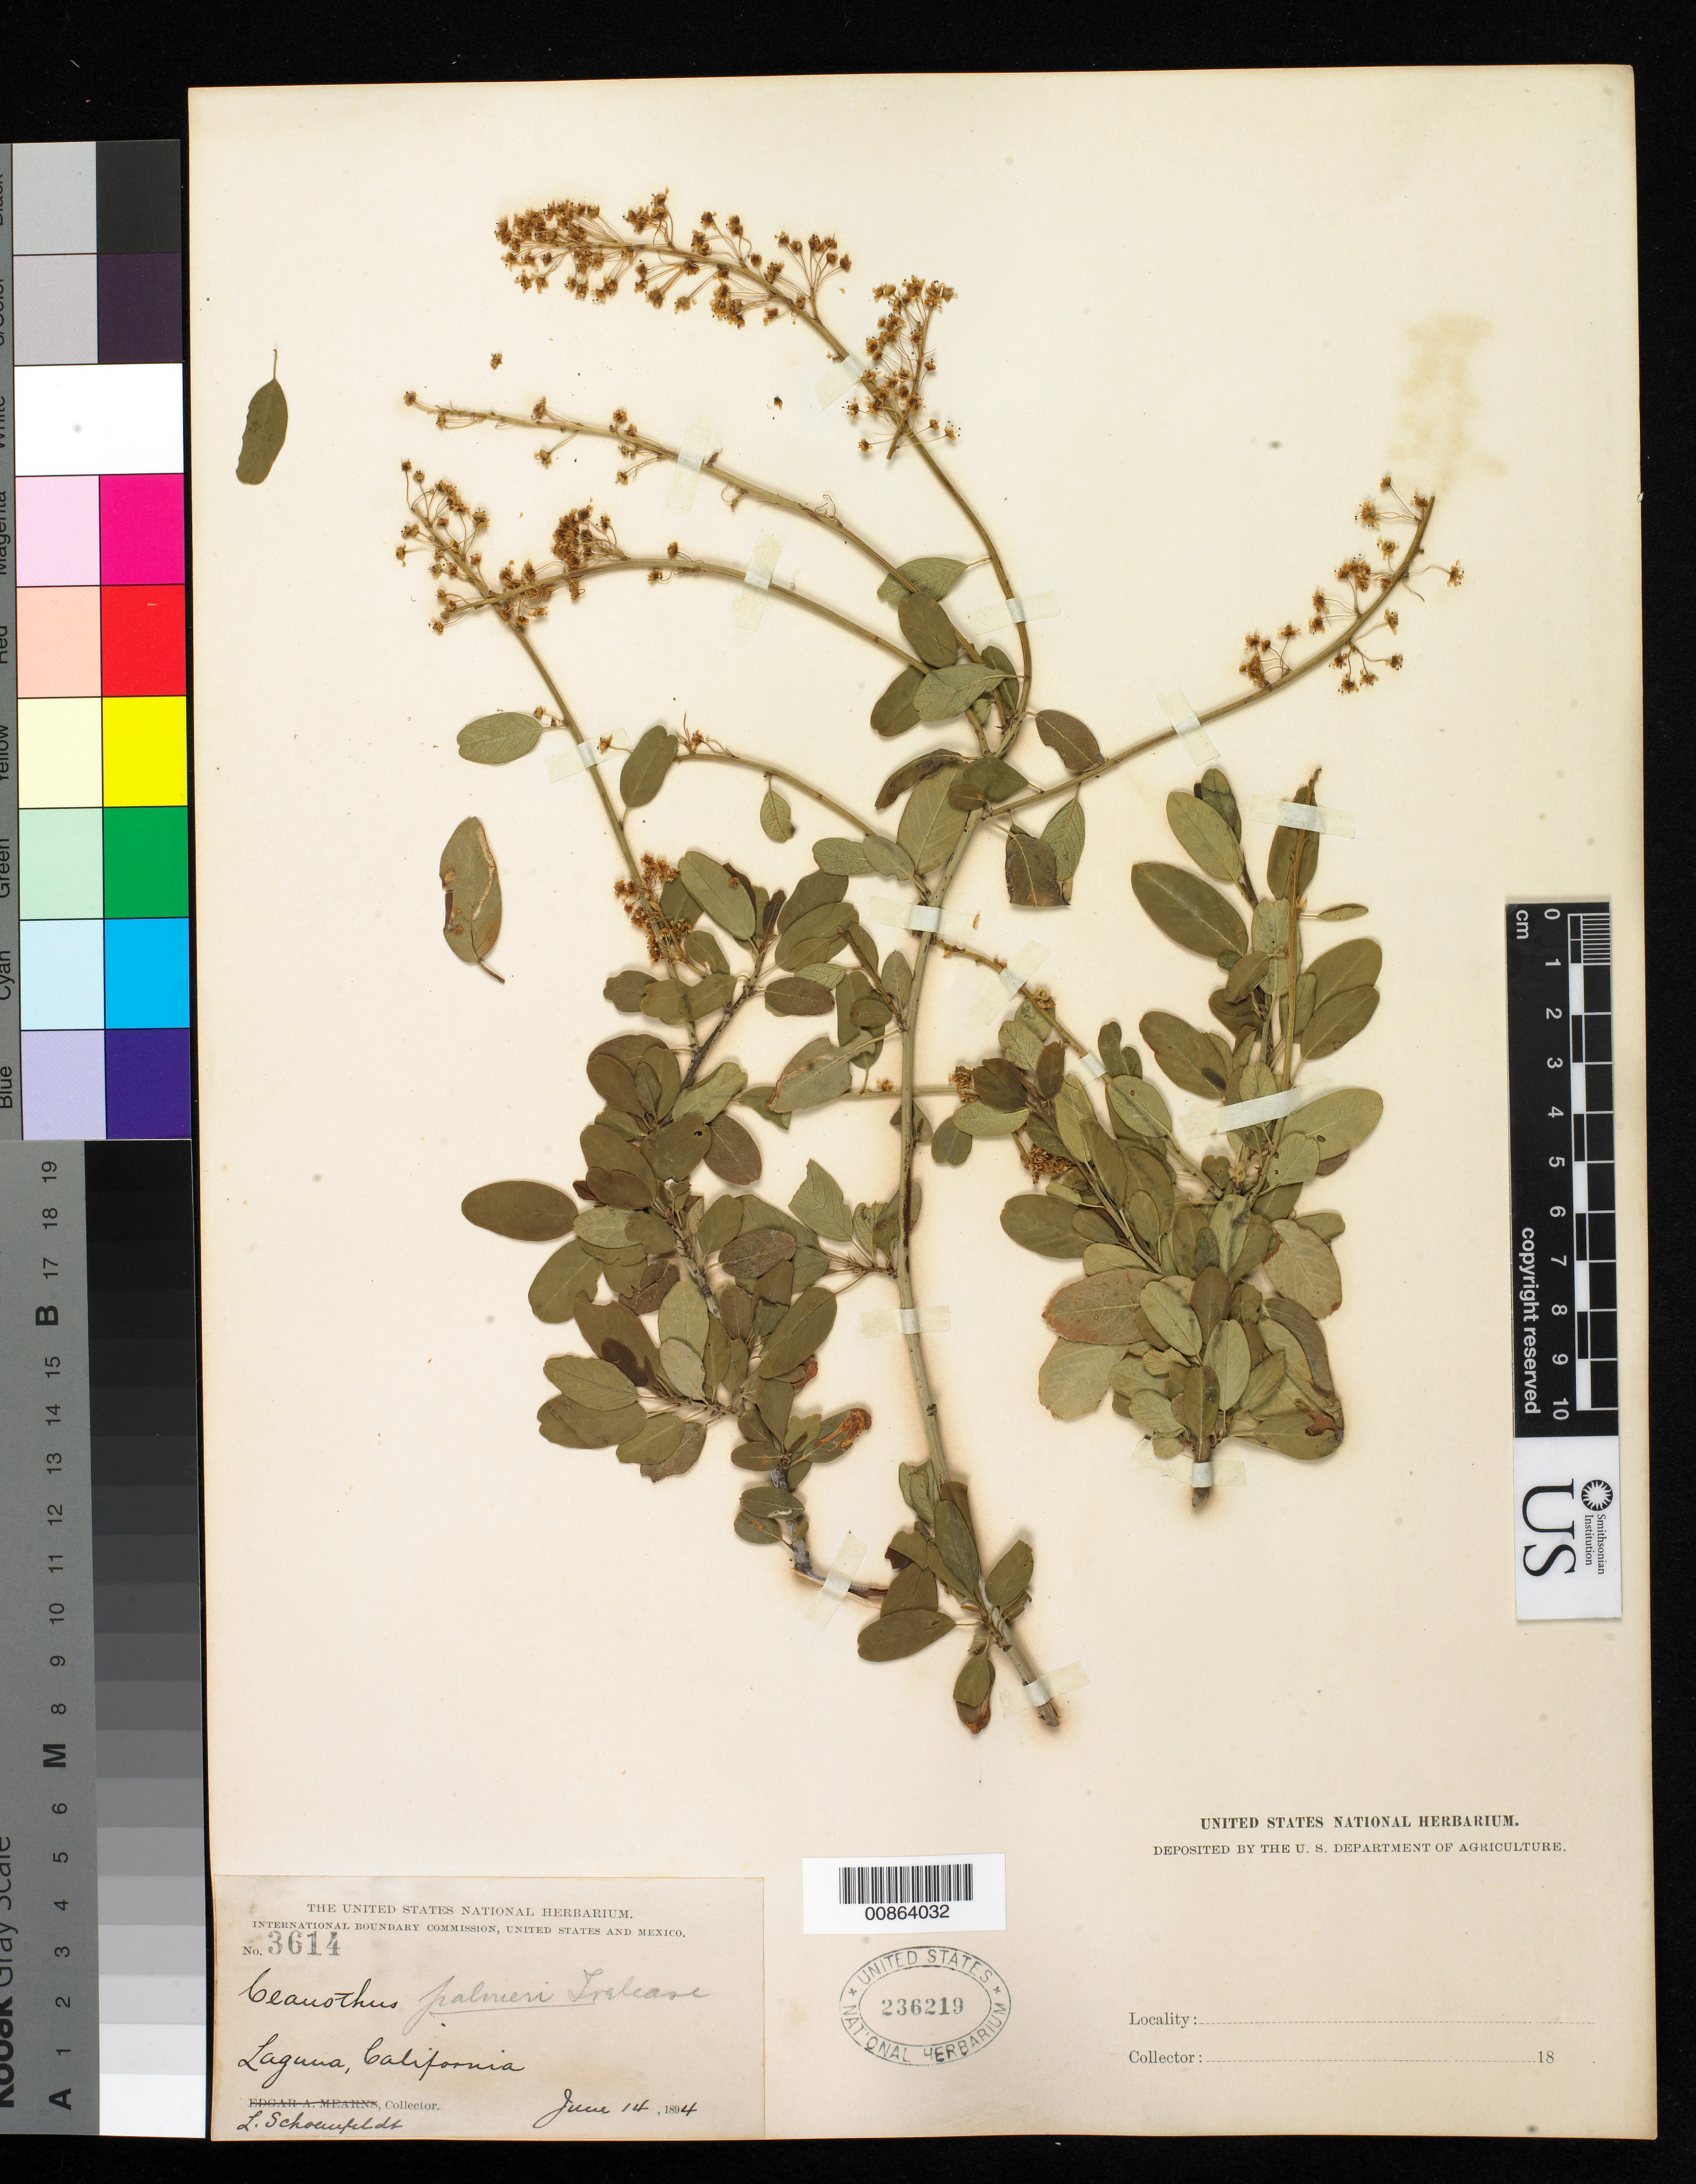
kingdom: Plantae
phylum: Tracheophyta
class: Magnoliopsida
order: Rosales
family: Rhamnaceae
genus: Ceanothus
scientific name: Ceanothus palmeri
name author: Trel.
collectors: L. Schoenfeldt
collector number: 3614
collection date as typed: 14 Jun 1894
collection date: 1894-06-14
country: United States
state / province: California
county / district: Orange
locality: Laguna, California.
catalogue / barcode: US 236219